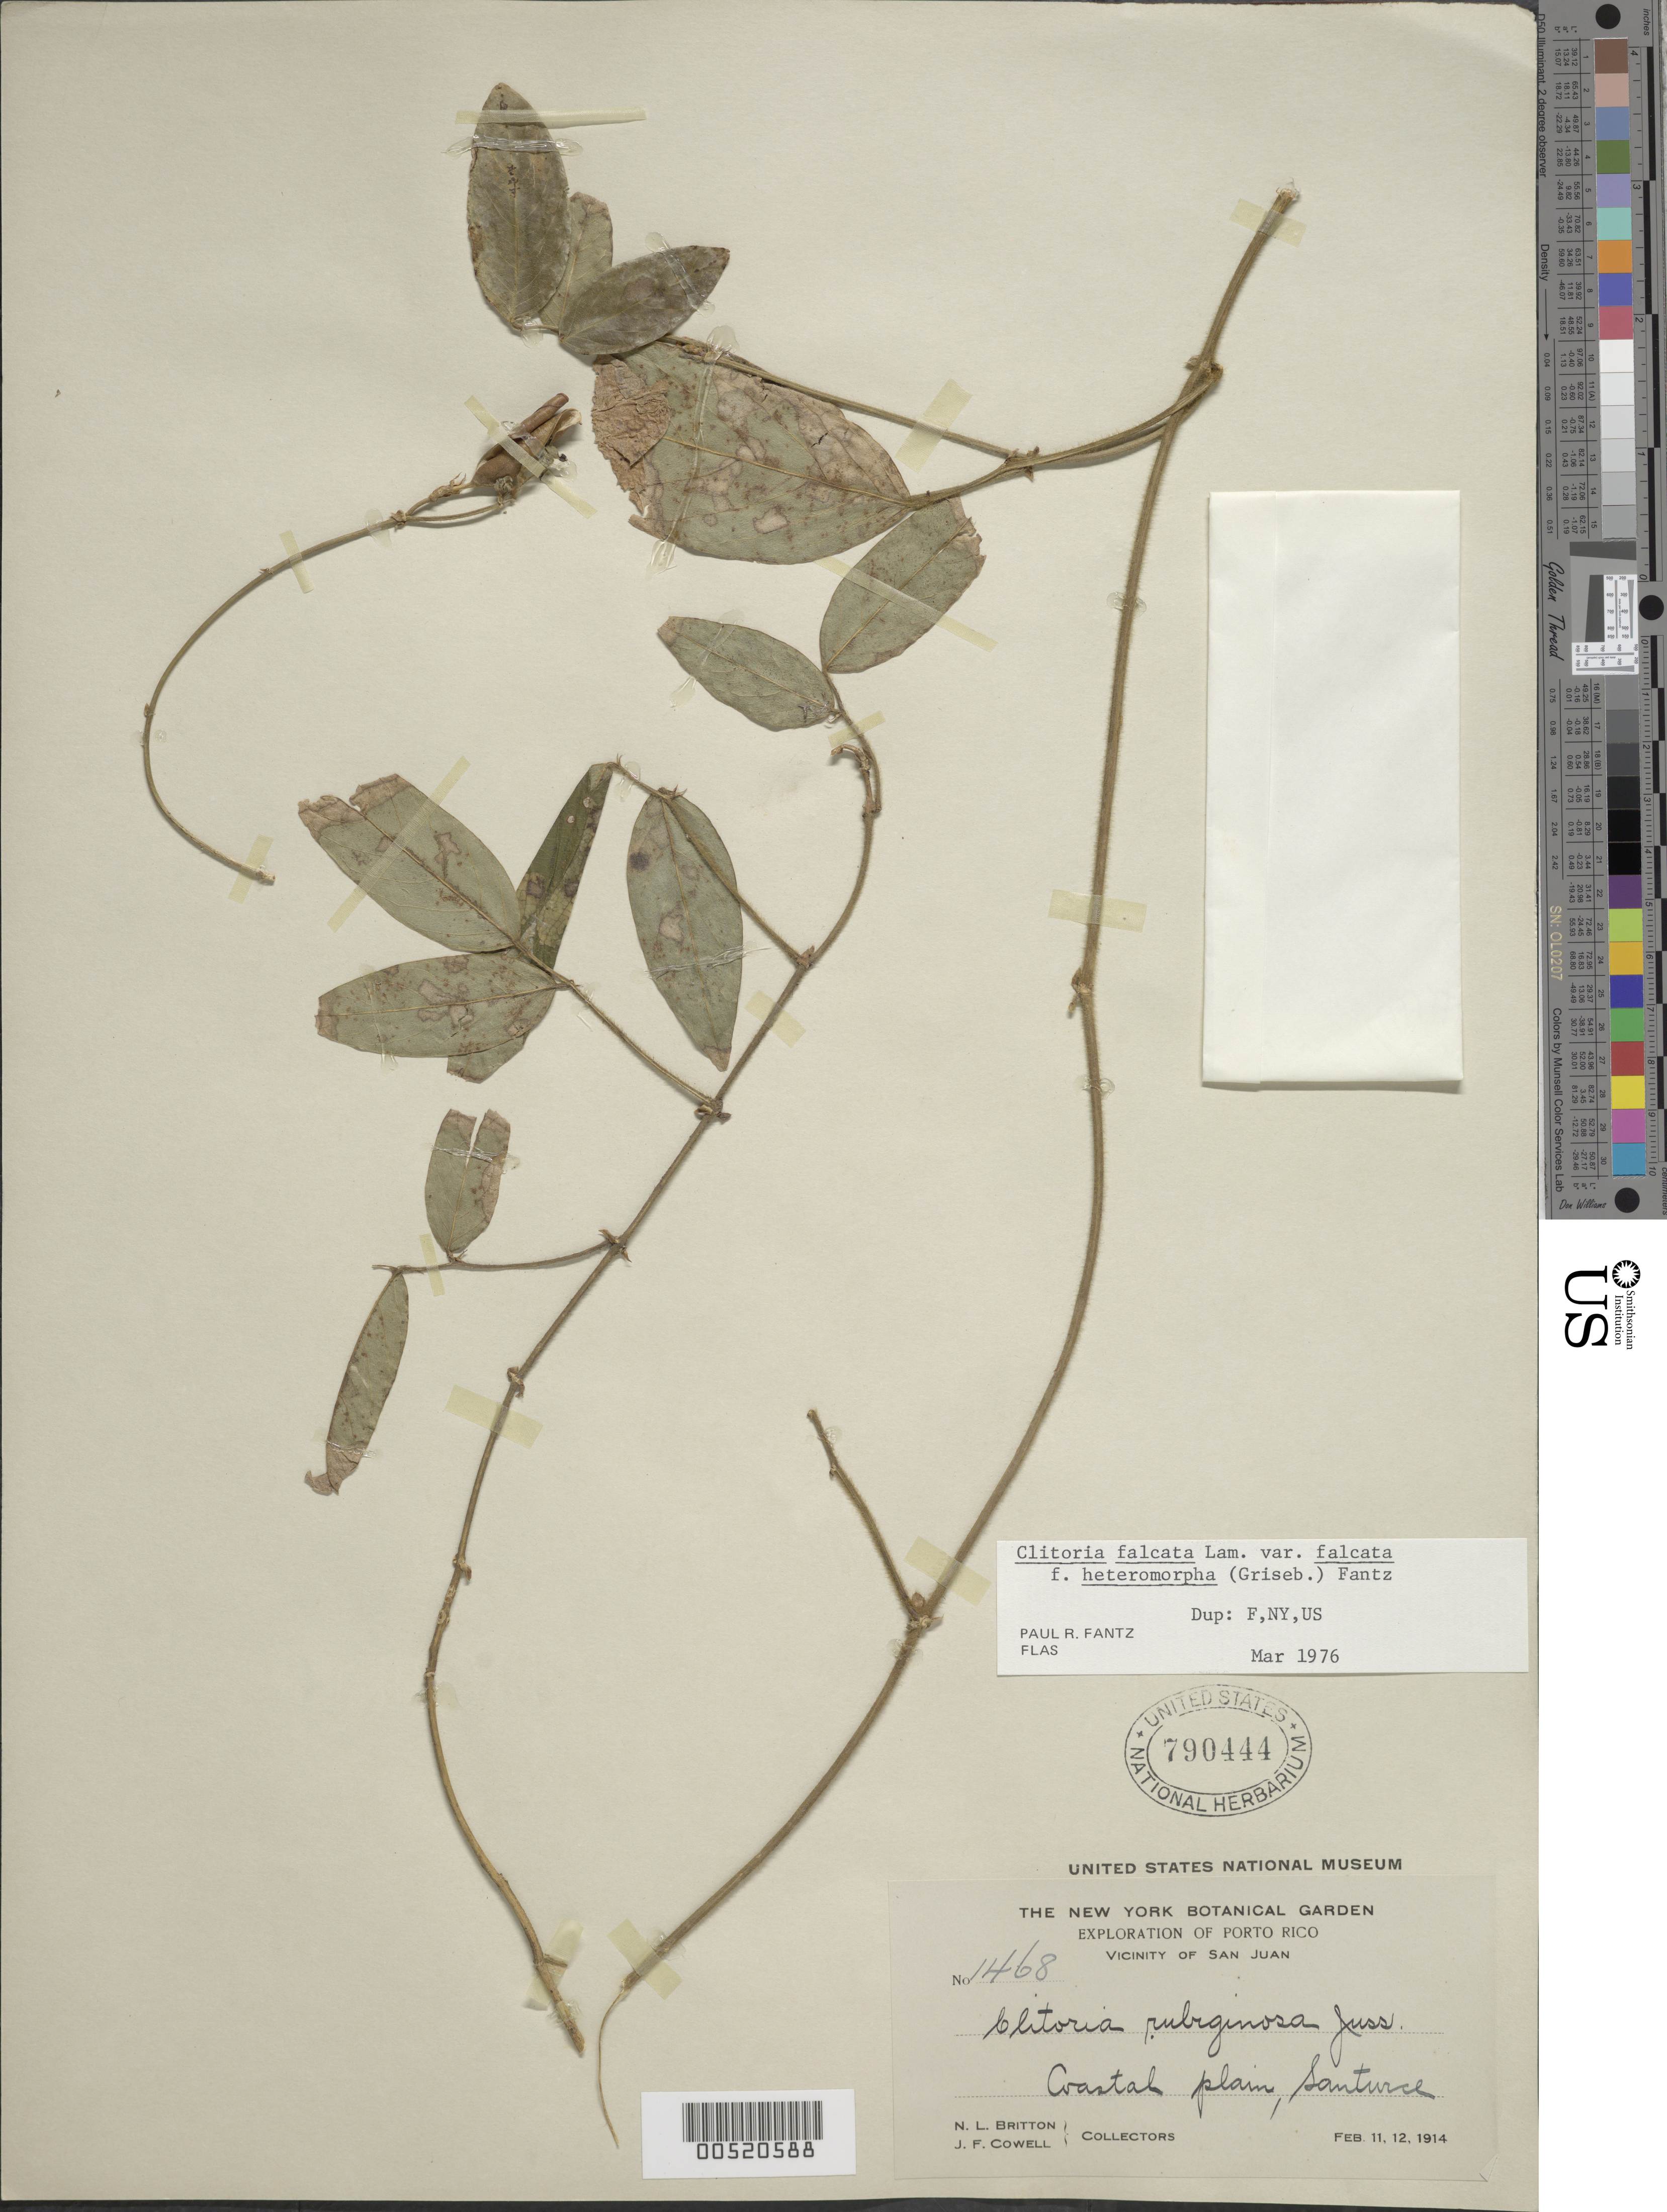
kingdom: Plantae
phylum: Tracheophyta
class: Magnoliopsida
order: Fabales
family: Fabaceae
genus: Clitoria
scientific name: Clitoria rubiginosa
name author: Juss.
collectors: N. Britton & J. F. Cowell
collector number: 1468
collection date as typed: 11 Feb 1914 to 12 Feb 1914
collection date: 1914-02-11/1914-02-12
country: Puerto Rico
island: Greater Antilles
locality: Santurce. Coastal plain.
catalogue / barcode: US 790444